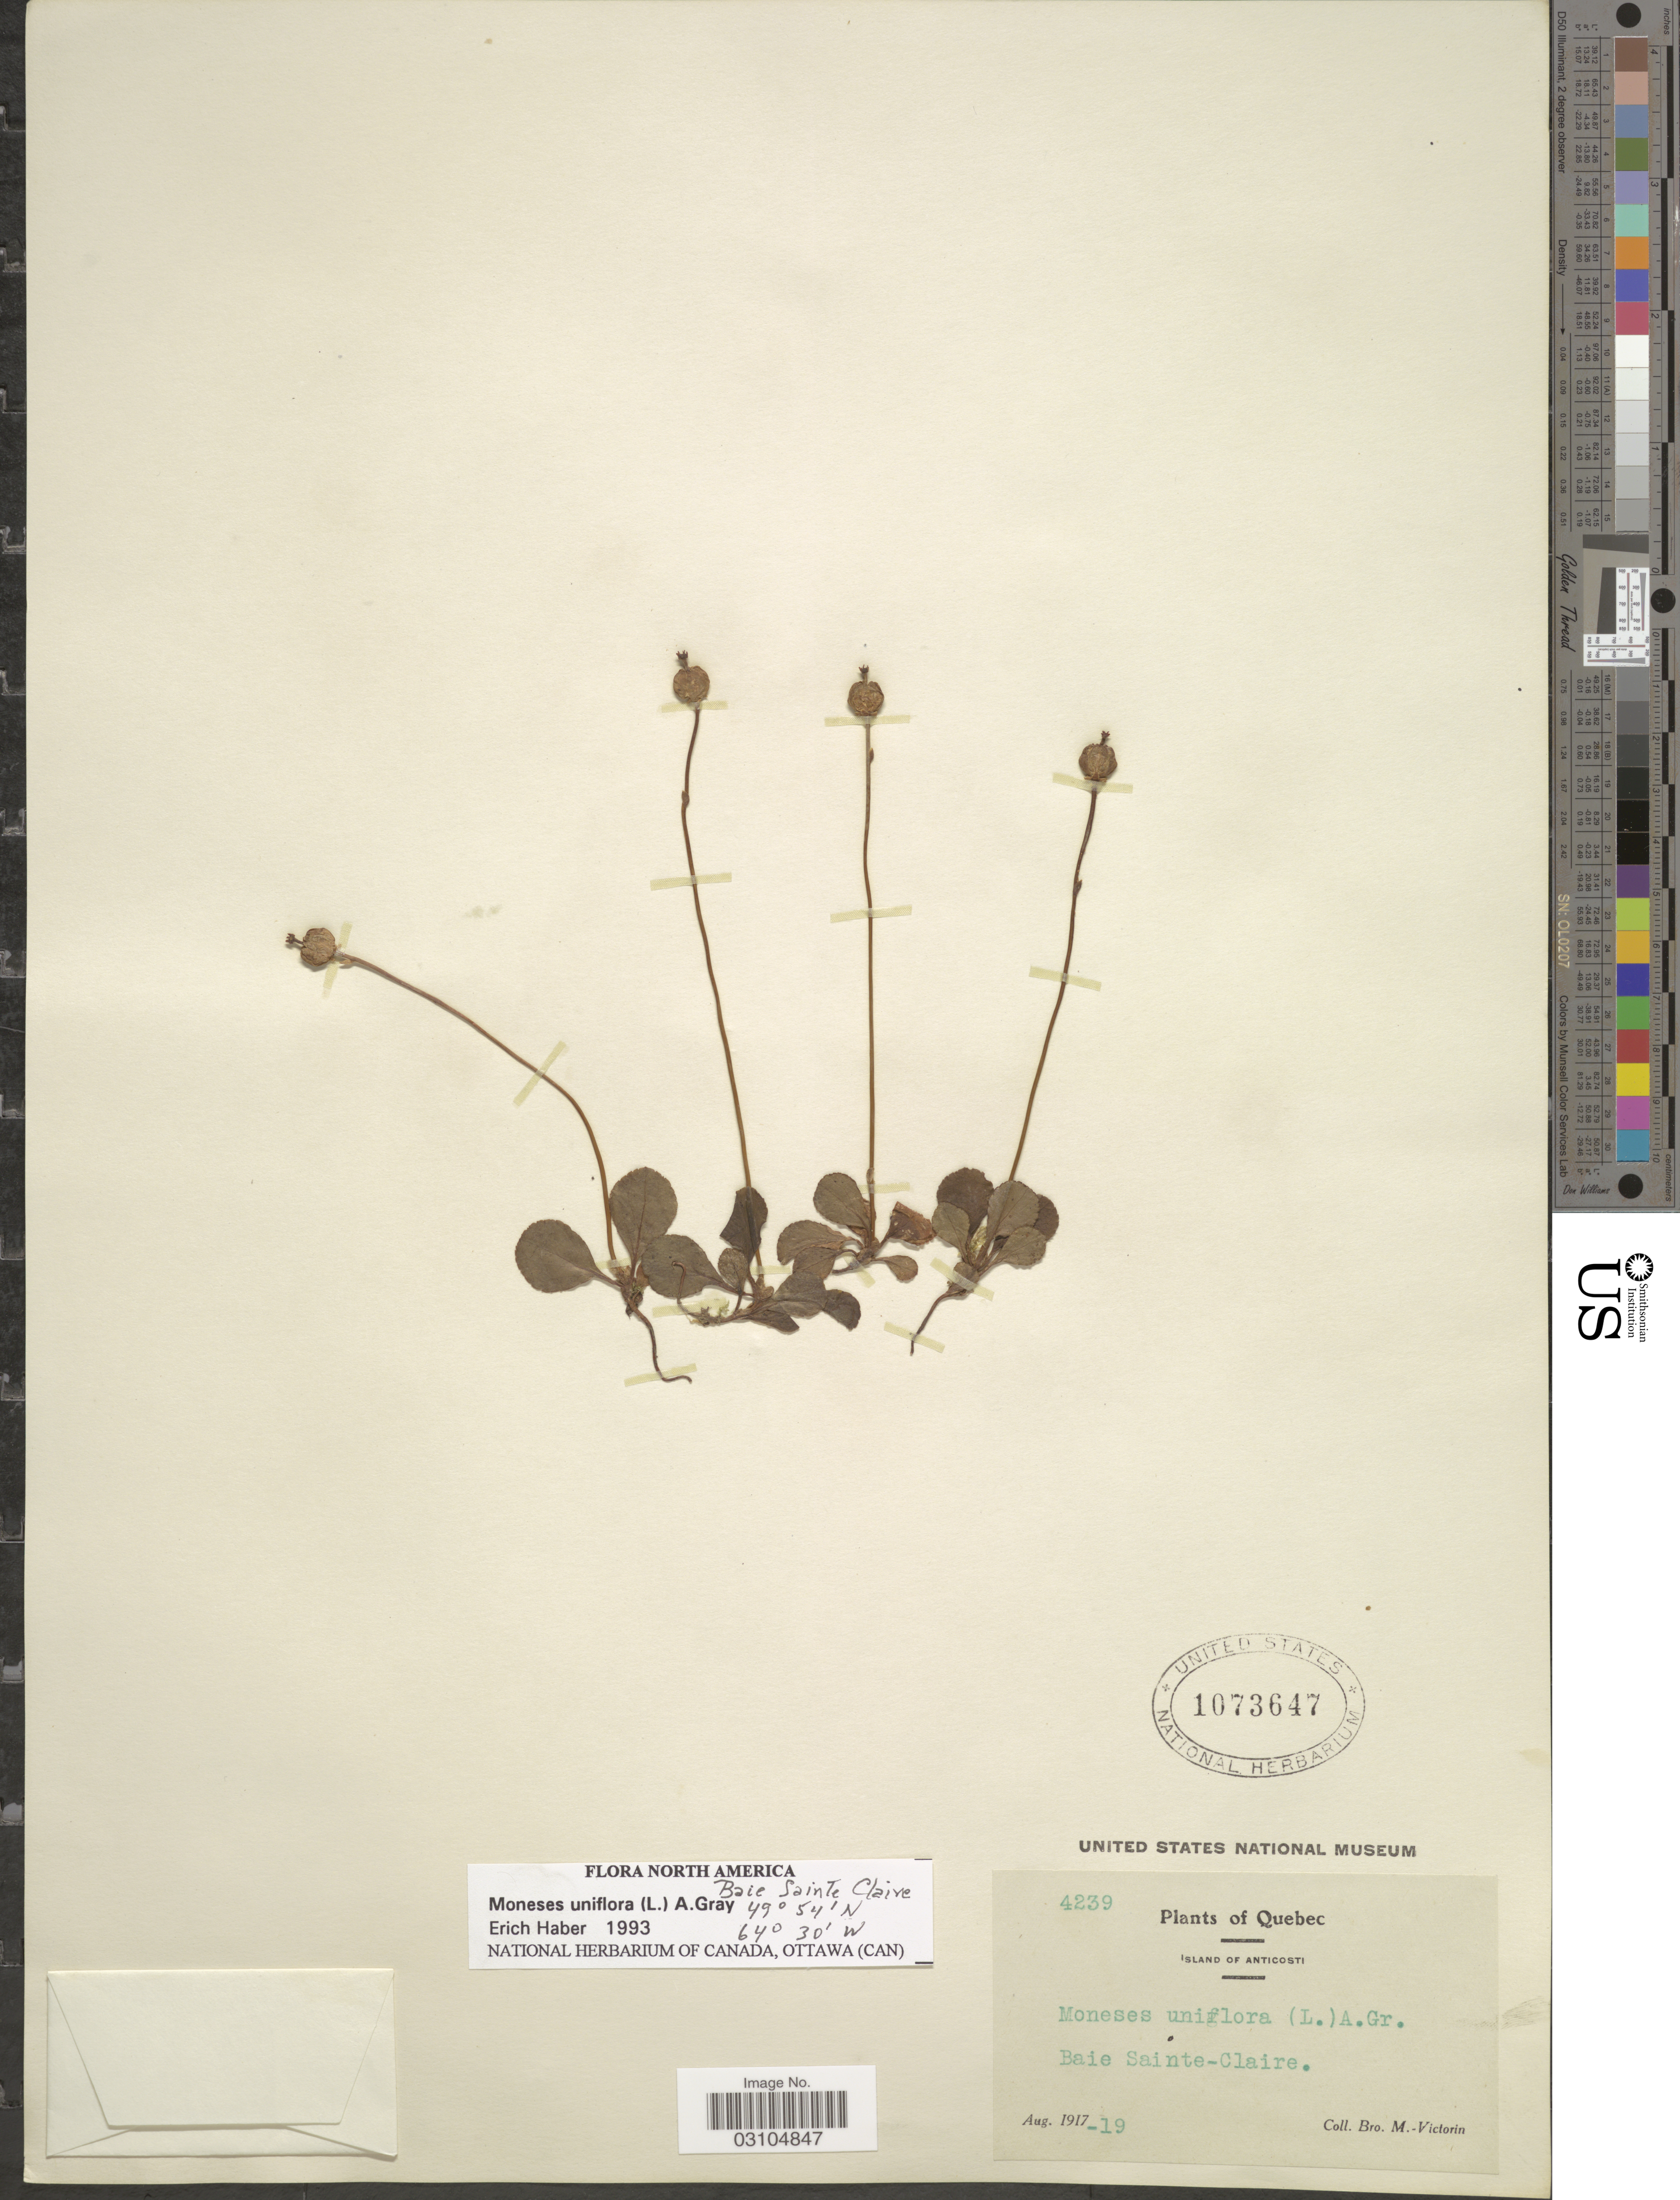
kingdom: Plantae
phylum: Tracheophyta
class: Magnoliopsida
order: Ericales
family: Ericaceae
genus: Moneses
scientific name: Moneses uniflora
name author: (L.) A. Gray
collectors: Fr. Marie-Victorin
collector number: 4239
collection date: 1917-08-19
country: Canada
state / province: Quebec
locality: Island of Anticosti. Baie Sainte-Claire.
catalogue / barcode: US 1073647